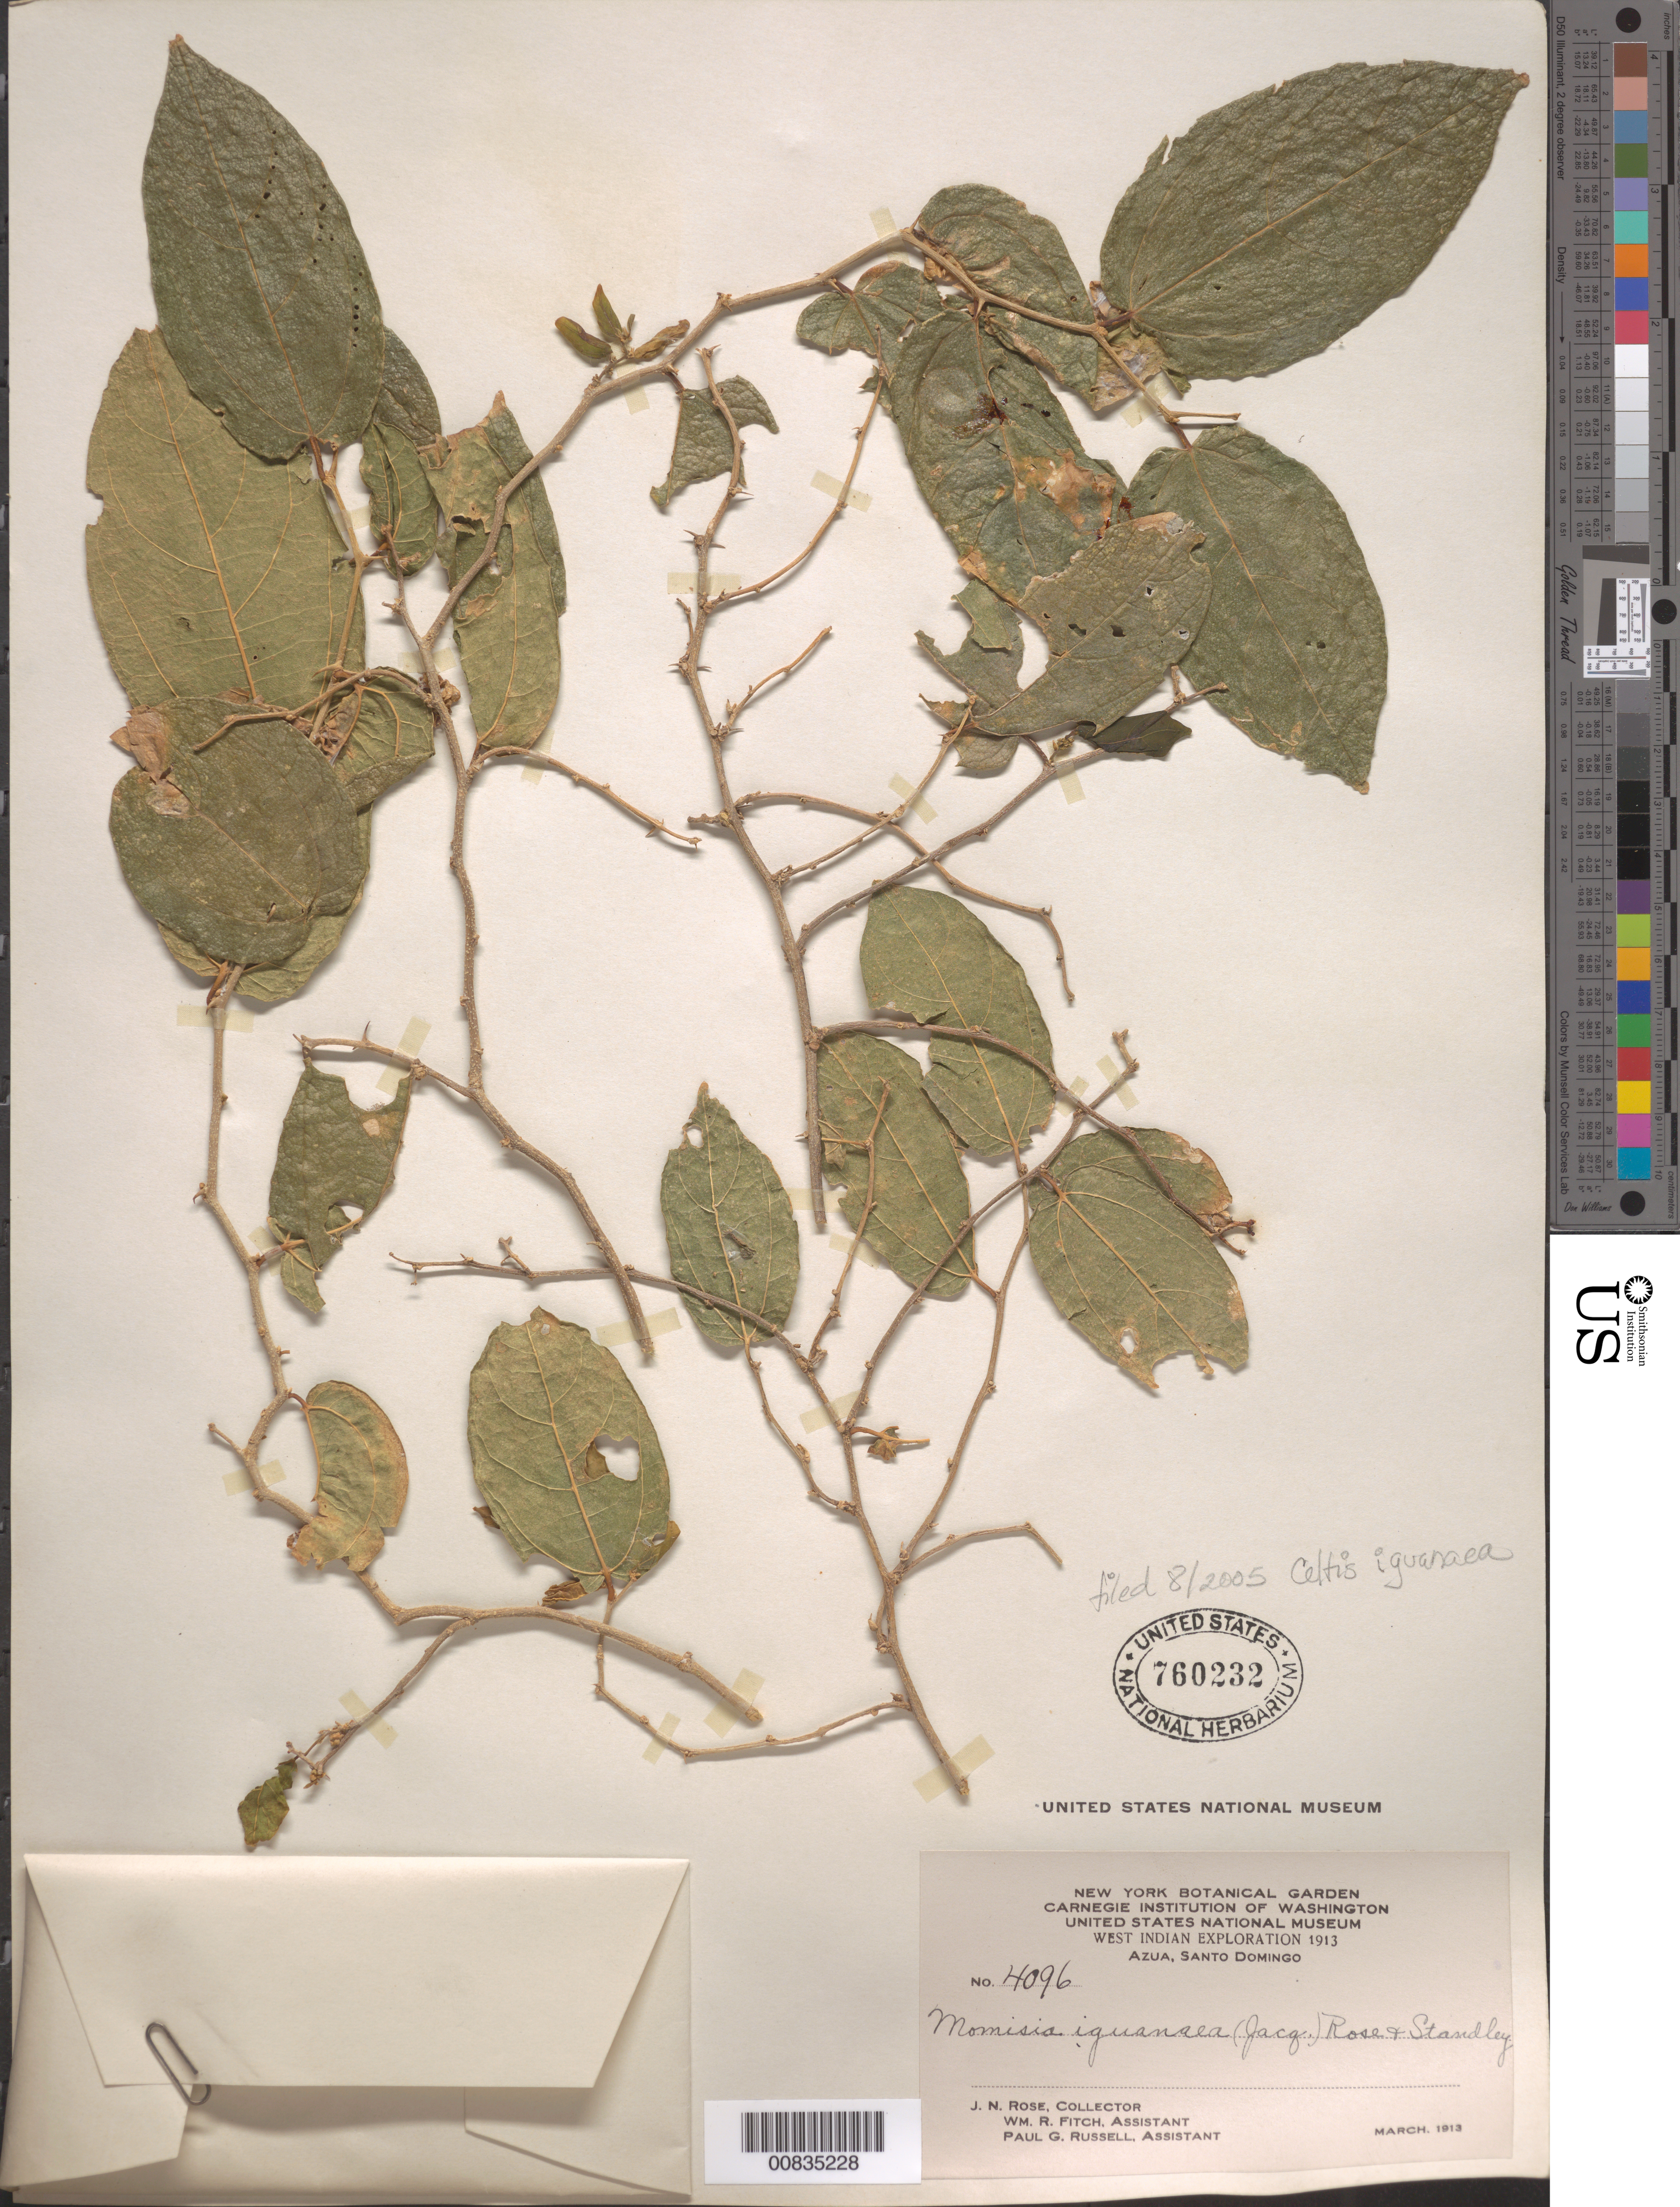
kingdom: Plantae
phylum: Tracheophyta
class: Magnoliopsida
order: Rosales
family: Cannabaceae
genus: Celtis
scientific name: Celtis iguanaea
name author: (Jacq.) Sarg.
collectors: J. N. Rose, W. R. Fitch & P. G. Russell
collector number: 4096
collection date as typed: Mar 1913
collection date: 1913-03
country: Dominican Republic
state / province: Azua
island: Hispaniola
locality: Azua, Santo Domingo.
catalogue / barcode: US 760232